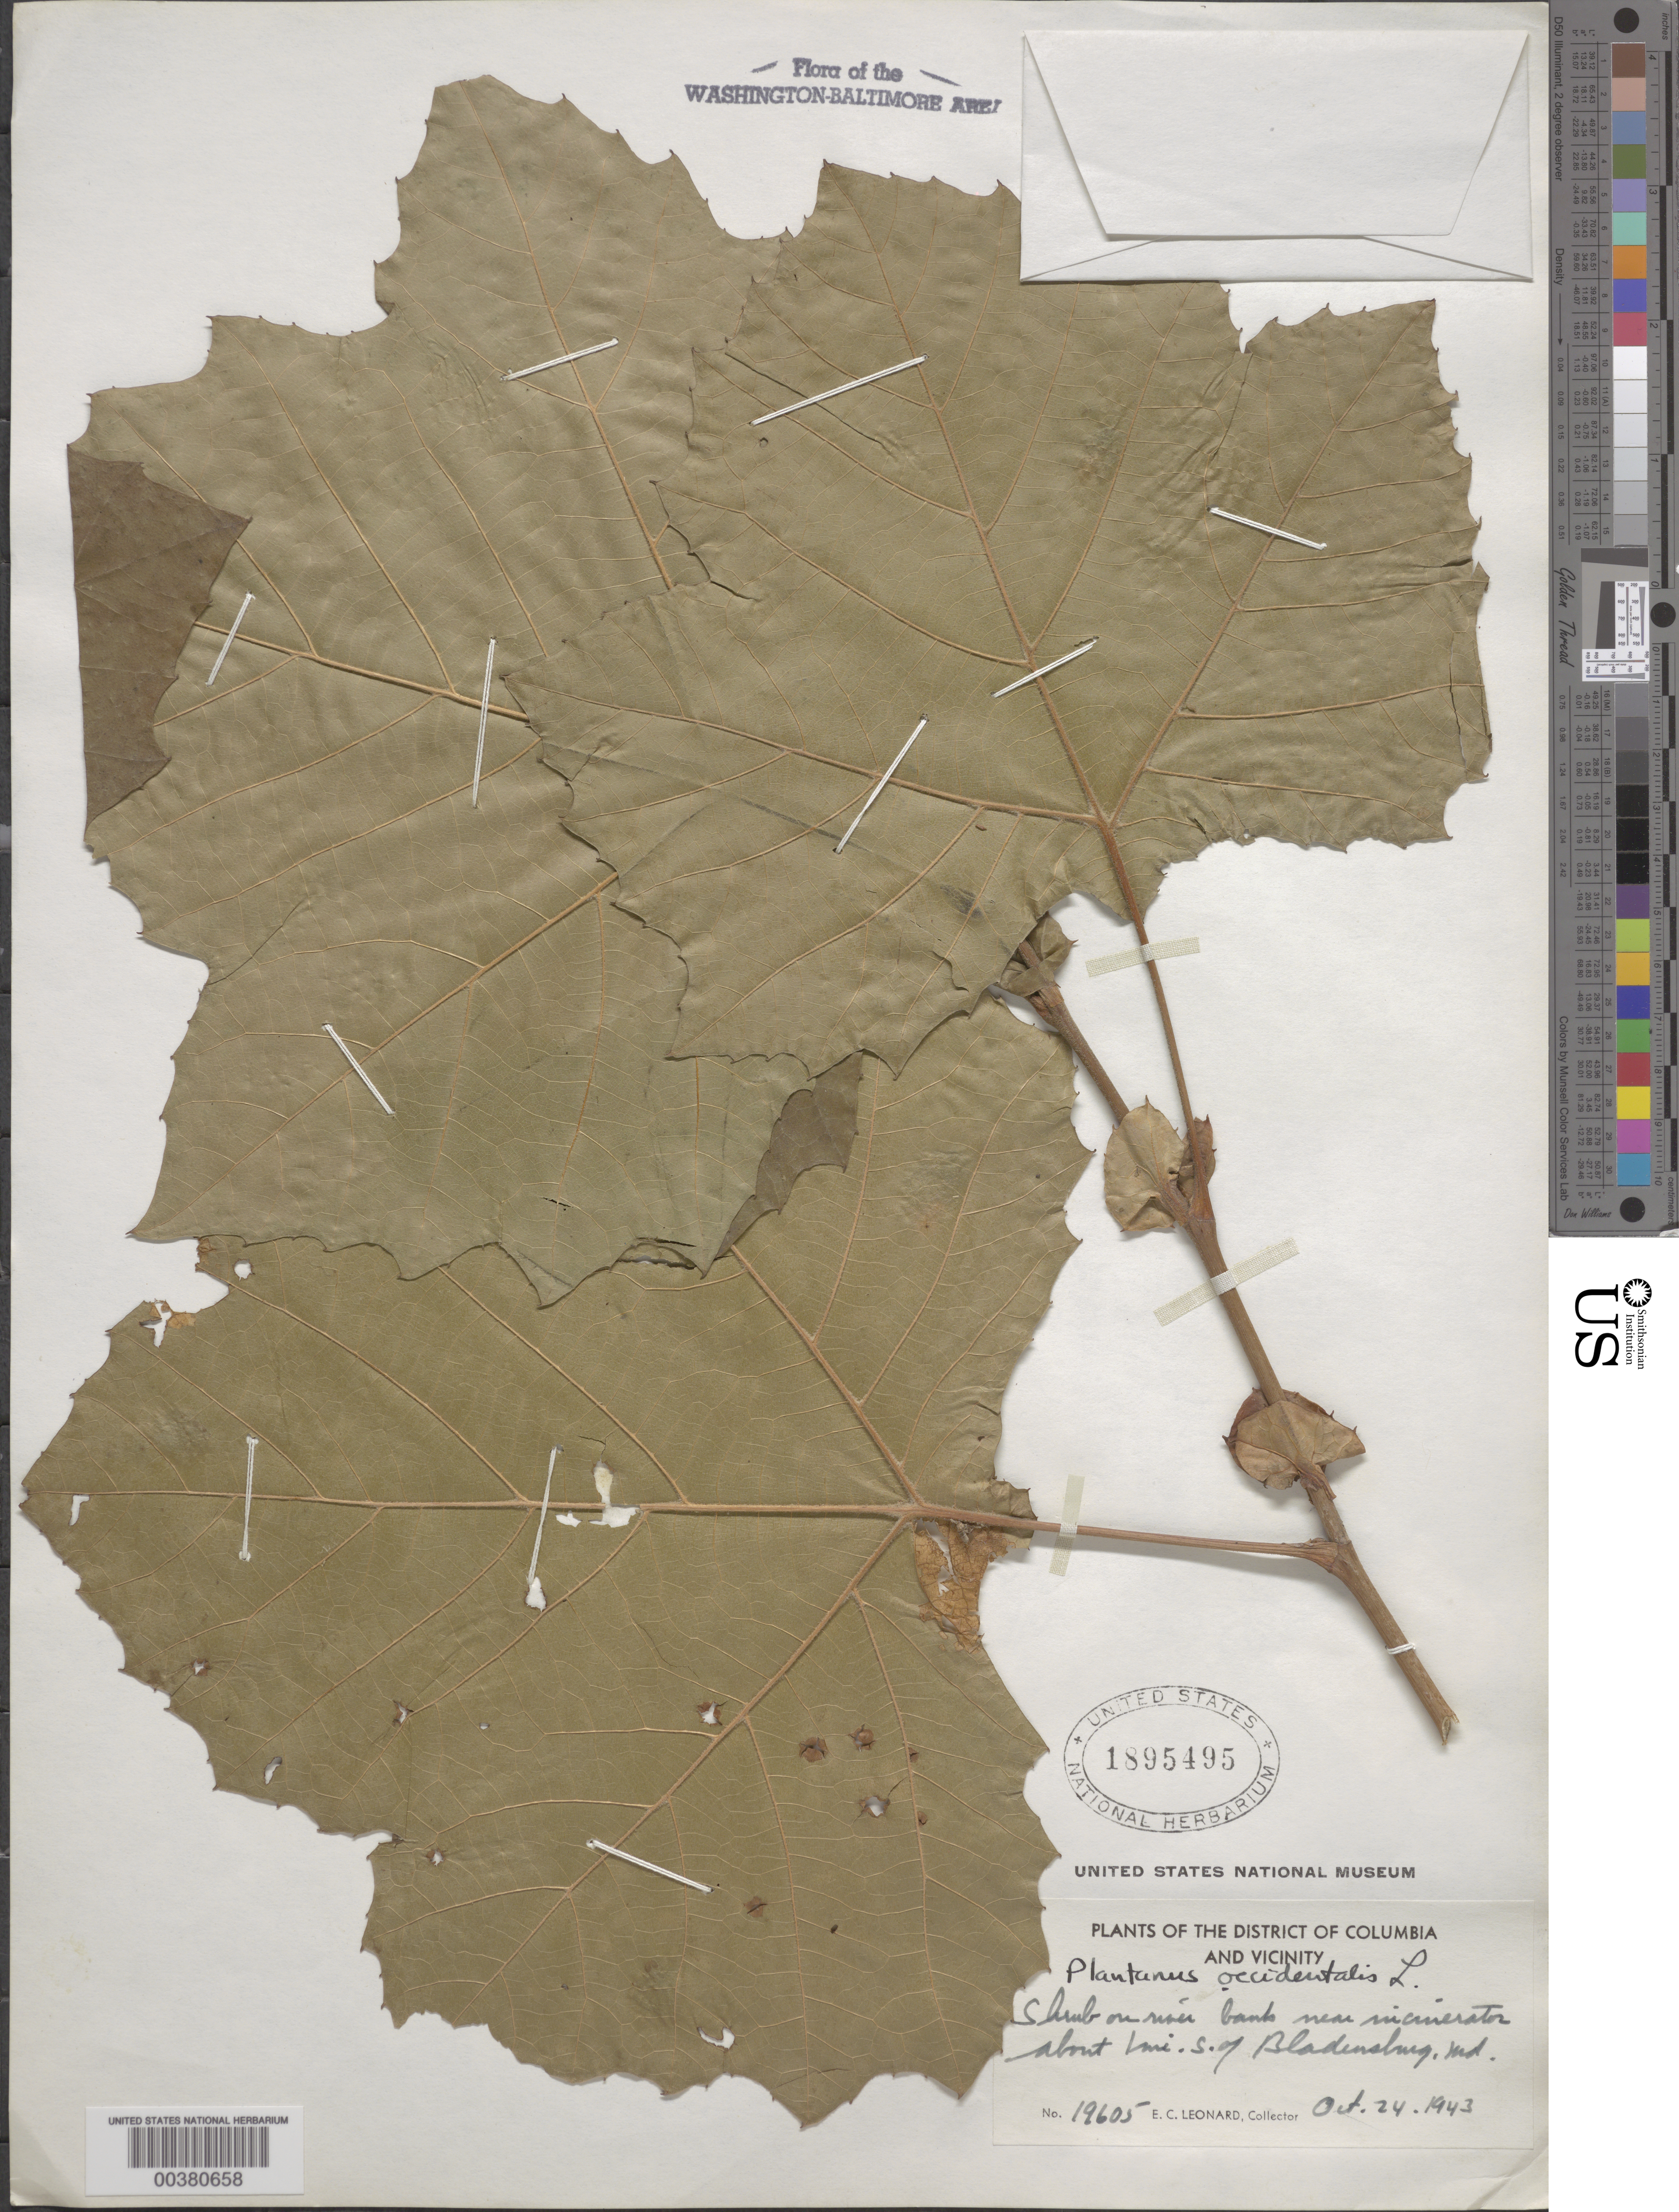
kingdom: Plantae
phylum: Tracheophyta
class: Magnoliopsida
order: Proteales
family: Platanaceae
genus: Platanus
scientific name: Platanus occidentalis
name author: L.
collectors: E. C. Leonard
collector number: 19605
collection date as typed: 24 Oct 1943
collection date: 1943-10-24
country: United States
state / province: Maryland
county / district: Prince George's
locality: South of Bladensburg Incinerator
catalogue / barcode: US 1895495